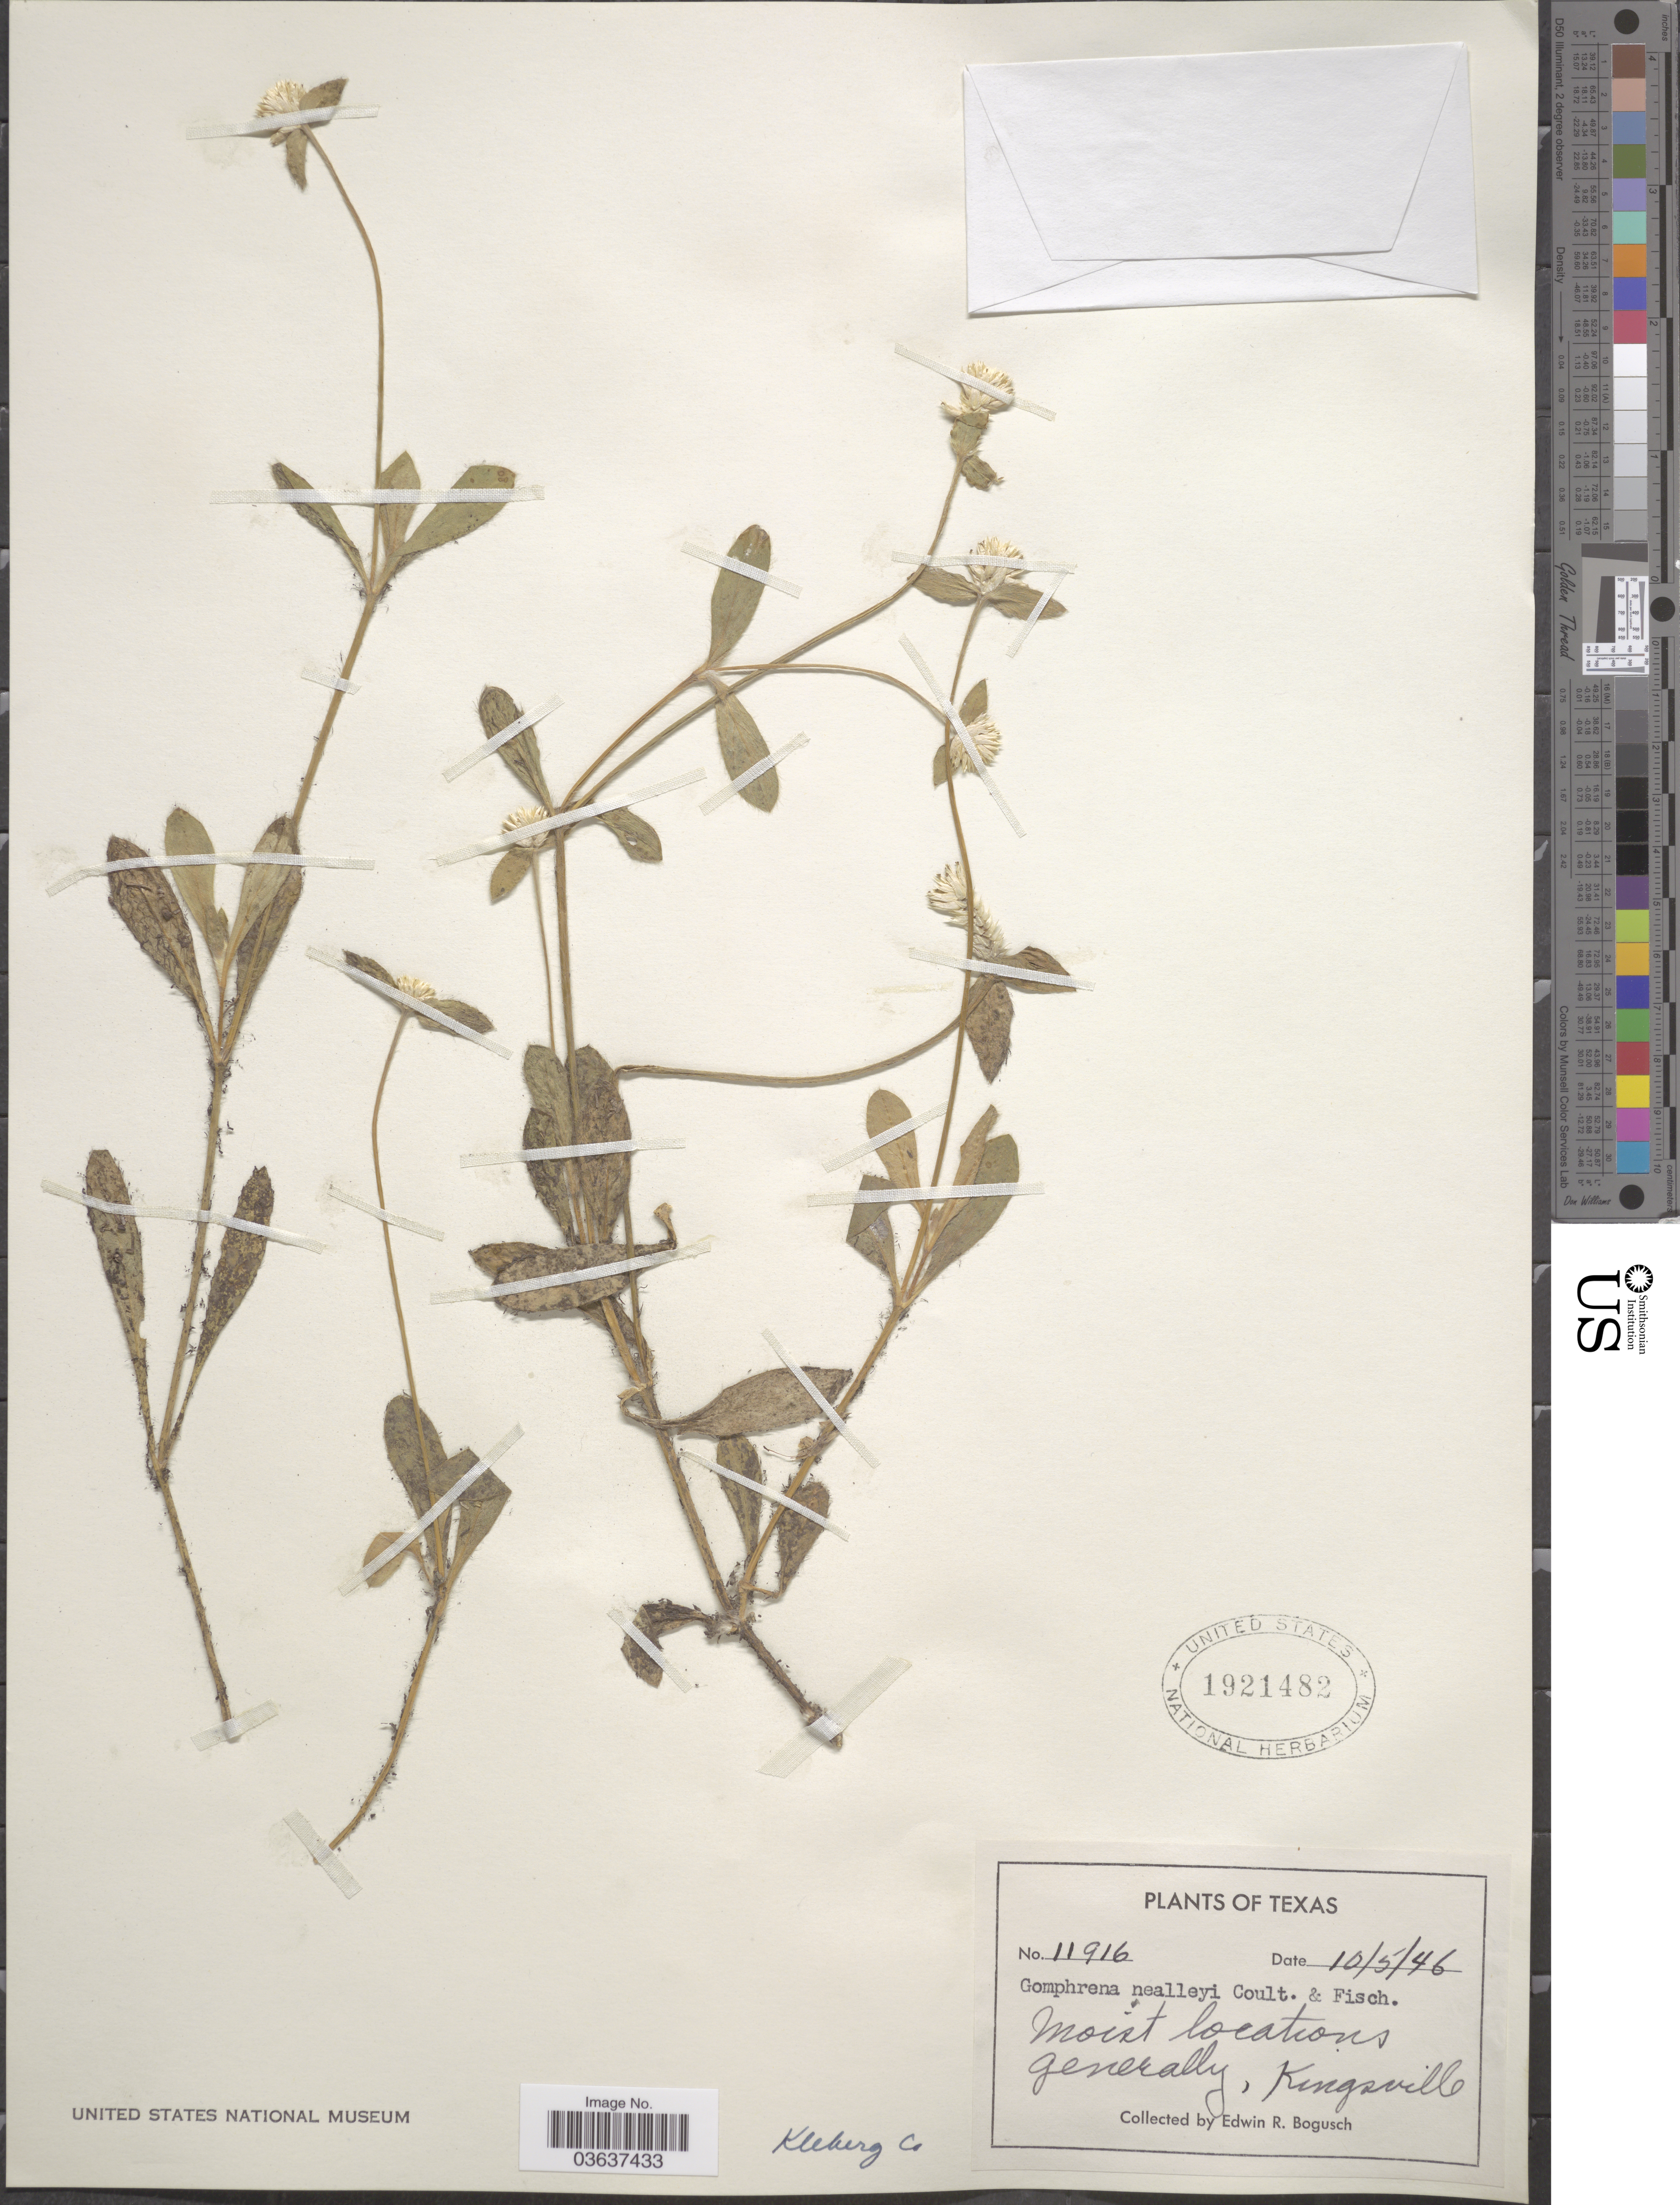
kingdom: Plantae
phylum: Tracheophyta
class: Magnoliopsida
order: Caryophyllales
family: Amaranthaceae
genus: Gomphrena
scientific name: Gomphrena nealleyi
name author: J.M. Coult. & Fisher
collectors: E. Bogusch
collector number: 11916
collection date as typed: Transcribed d/m/y: 5/10/46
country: United States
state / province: Texas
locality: Kingsville. Kleberg Co.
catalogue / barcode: US 1921482